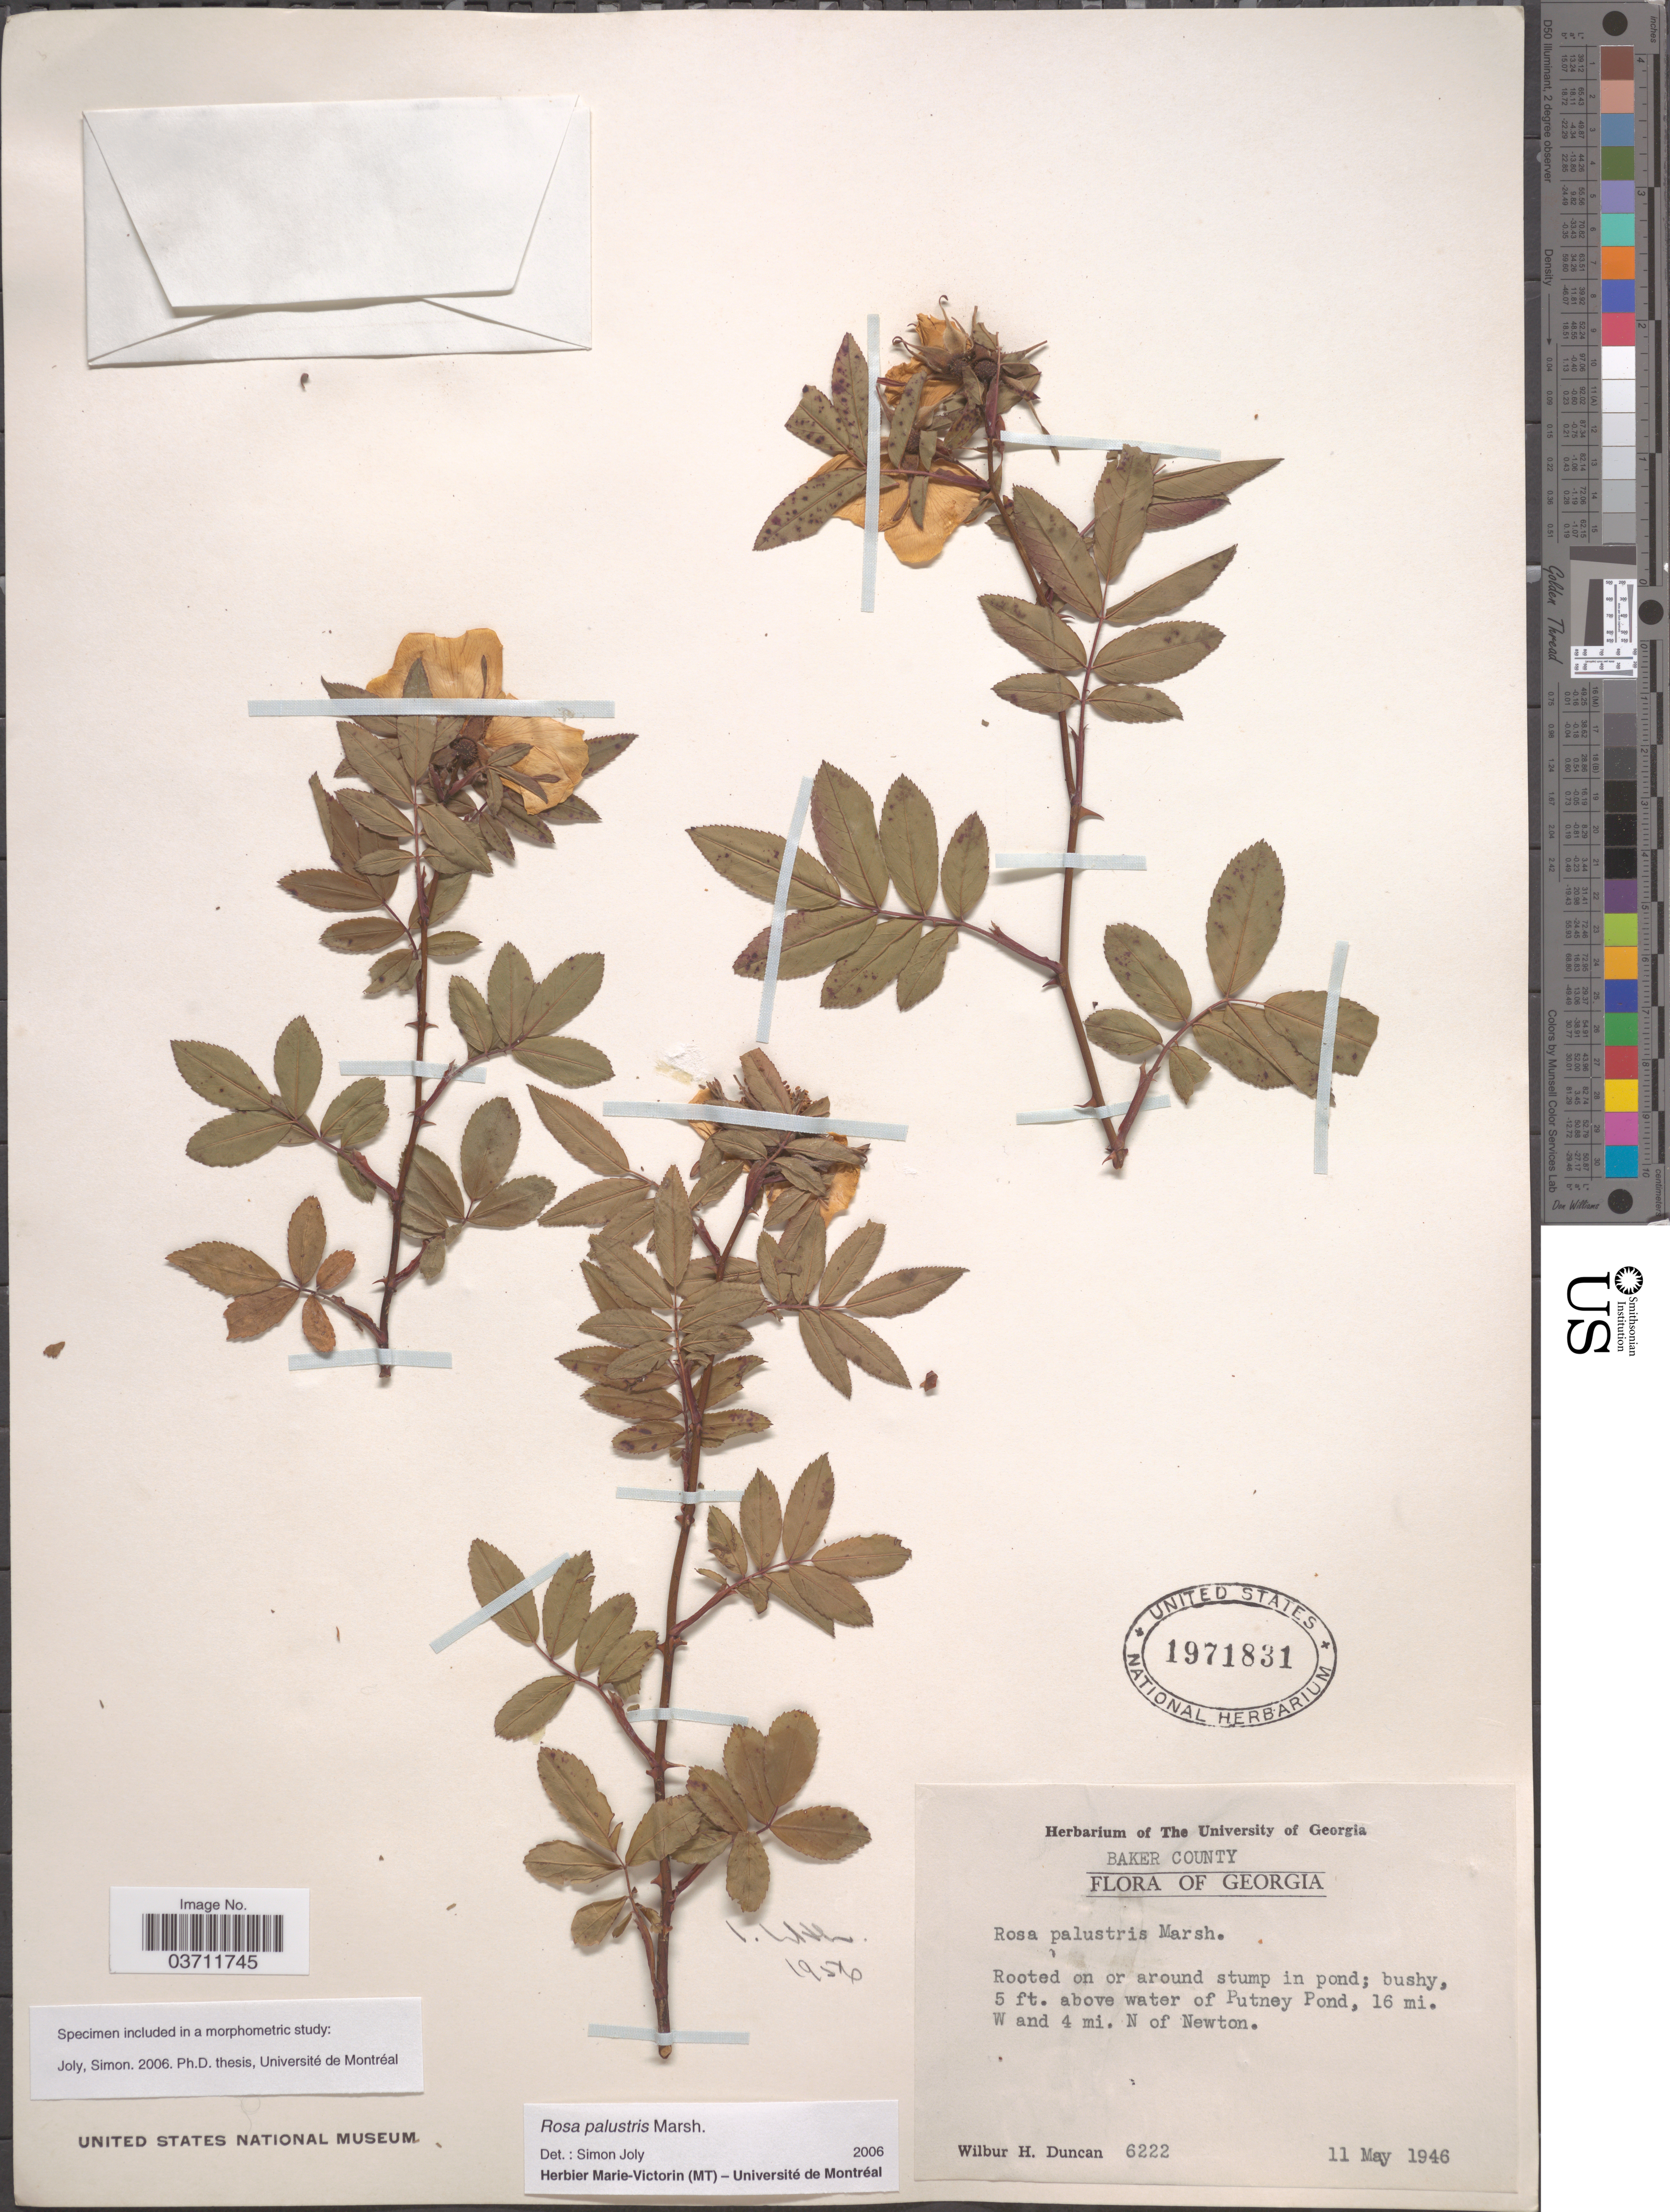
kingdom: Plantae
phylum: Tracheophyta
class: Magnoliopsida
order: Rosales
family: Rosaceae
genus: Rosa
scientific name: Rosa palustris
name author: Marshall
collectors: W. H. Duncan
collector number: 6222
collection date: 1946-05-11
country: United States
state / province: Georgia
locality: Baker County. 5 ft. above water of Putney Pond, 16 mi. W and 4 mi. N of Newton.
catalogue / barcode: US 1971831